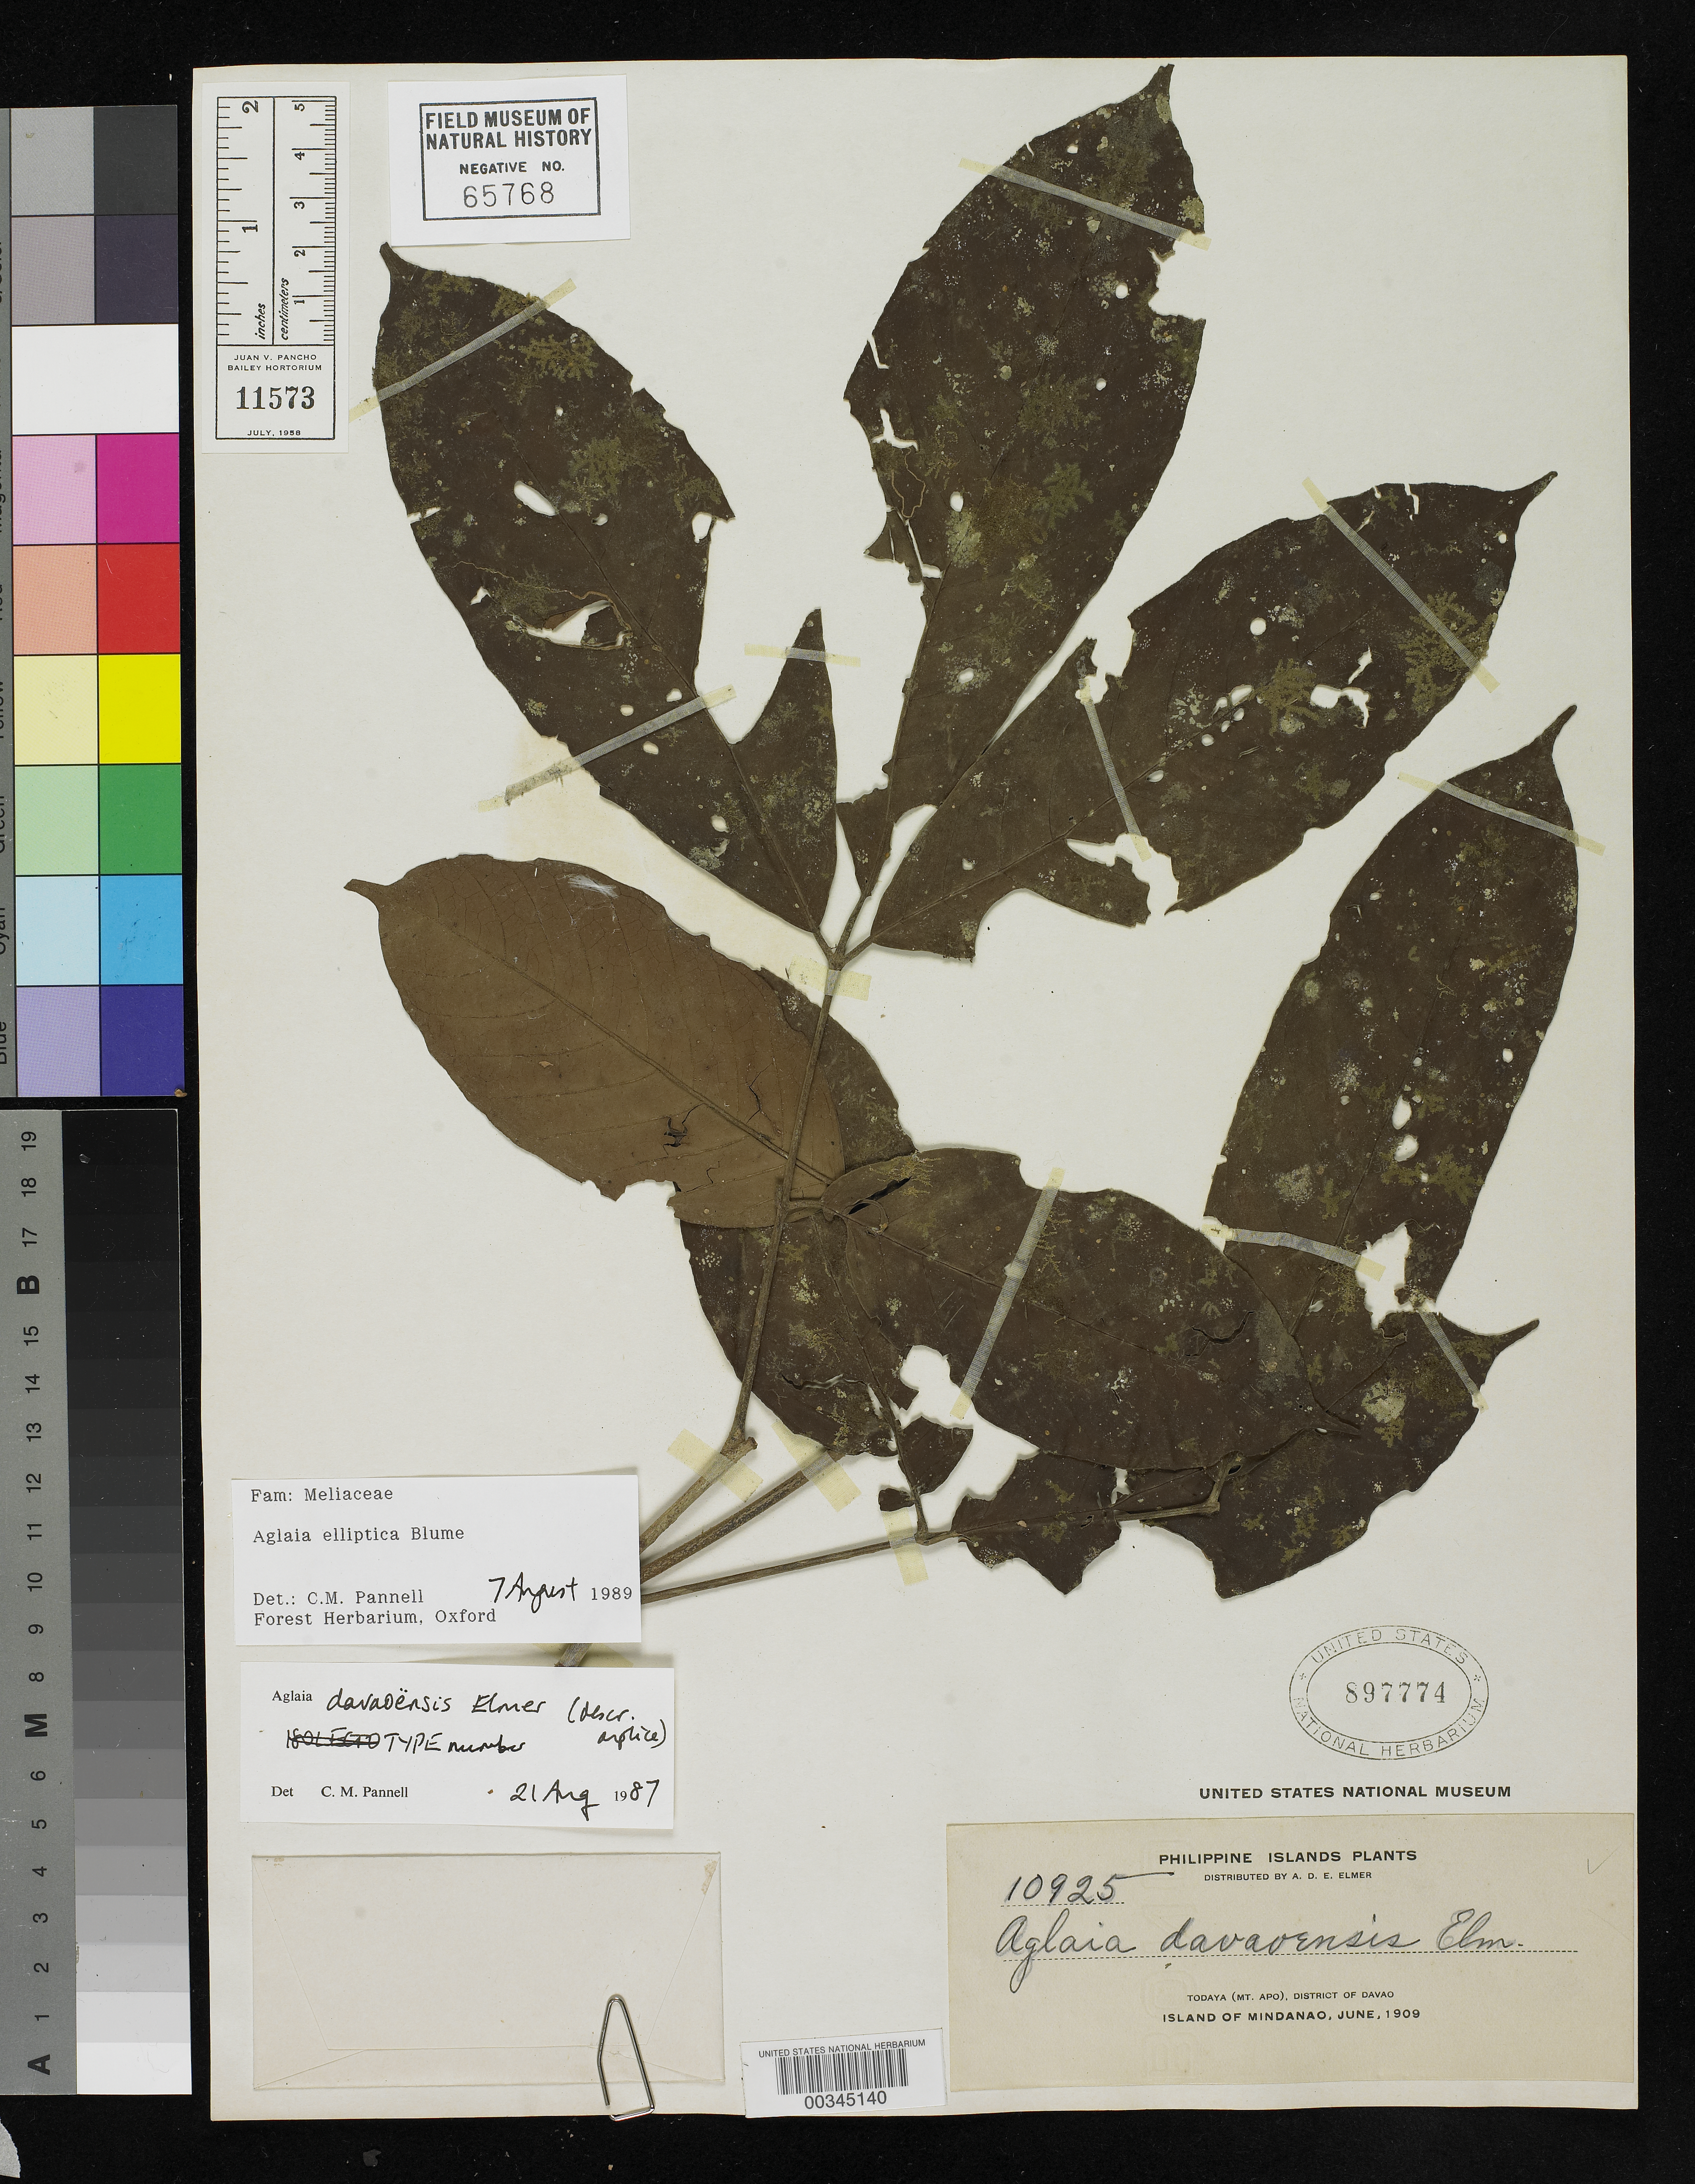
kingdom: Plantae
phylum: Tracheophyta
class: Magnoliopsida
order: Sapindales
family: Meliaceae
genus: Aglaia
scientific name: Aglaia davaoensis Elmer, nom. inval.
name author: Elmer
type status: Voucher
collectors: A. D. E. Elmer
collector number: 10925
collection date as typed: Jun 1909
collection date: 1909-06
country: Philippines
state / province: Davao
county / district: Davao del Sur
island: Mindanao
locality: Todaya, Mt. Apo.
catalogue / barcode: US 897774